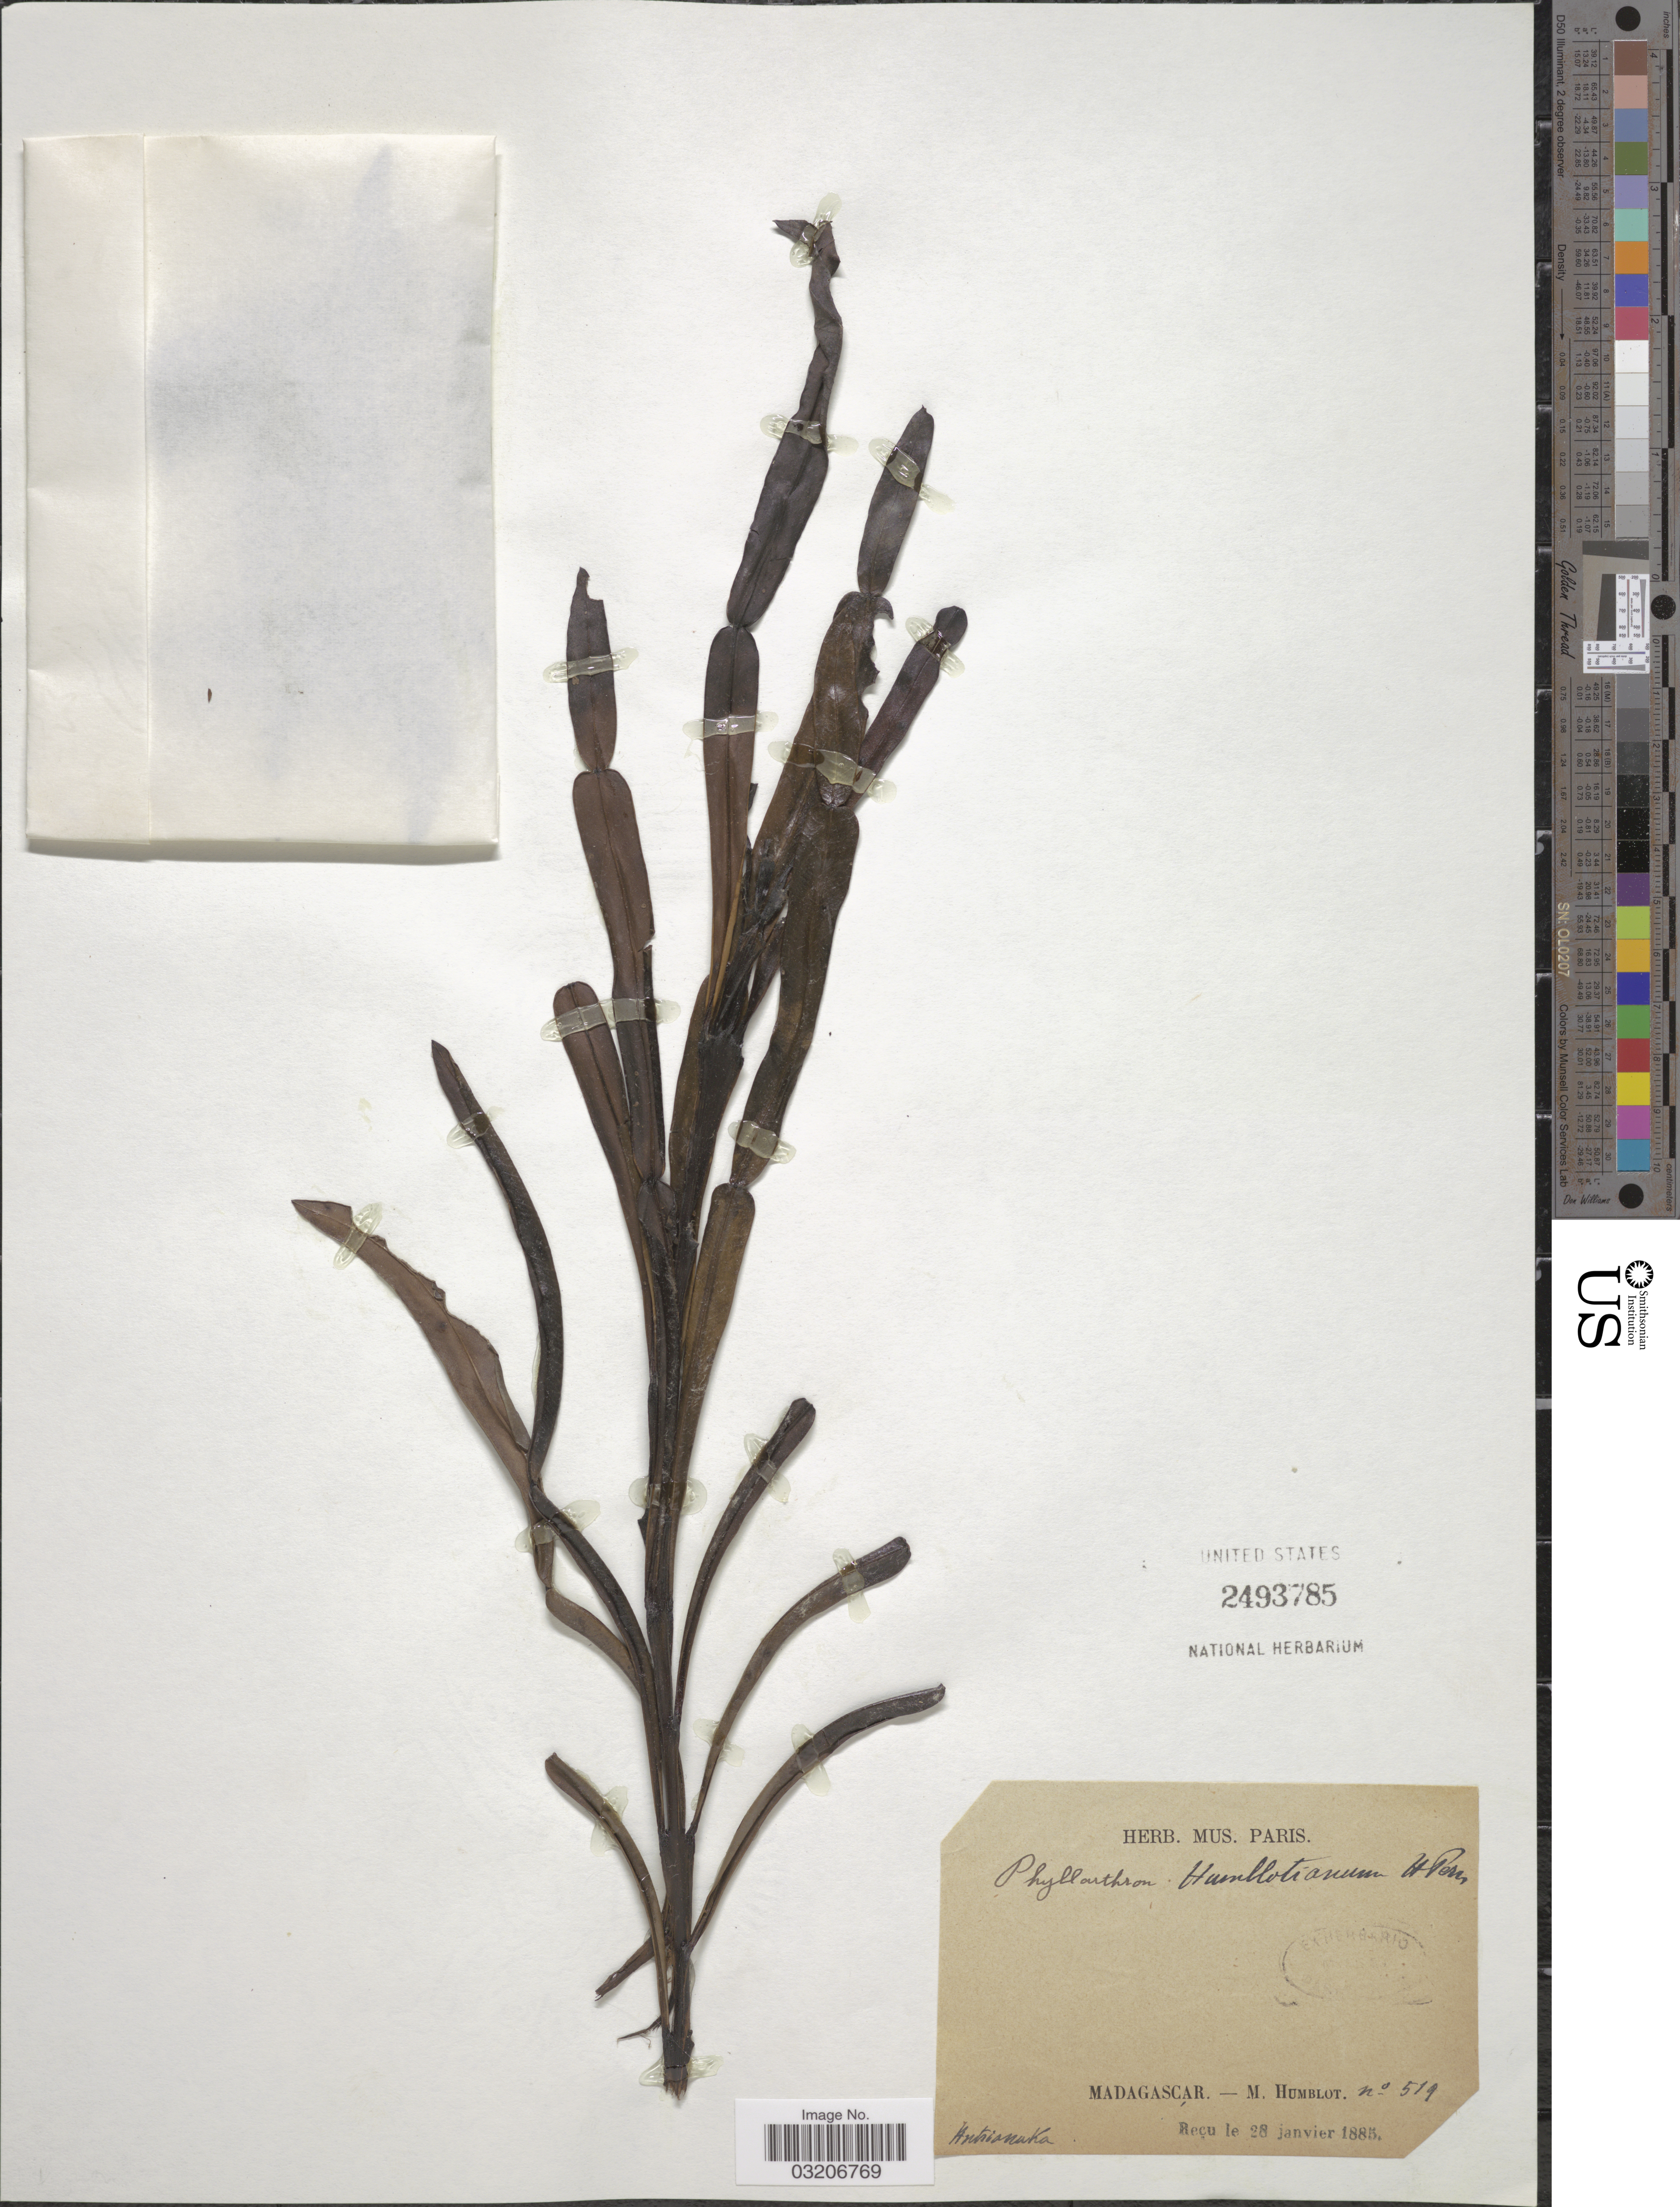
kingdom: Plantae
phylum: Tracheophyta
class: Magnoliopsida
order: Lamiales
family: Bignoniaceae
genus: Phyllarthron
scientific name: Phyllarthron humboltianum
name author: H. Perrier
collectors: M. Humblot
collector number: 519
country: Madagascar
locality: Antrianaka.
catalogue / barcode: US 2493785